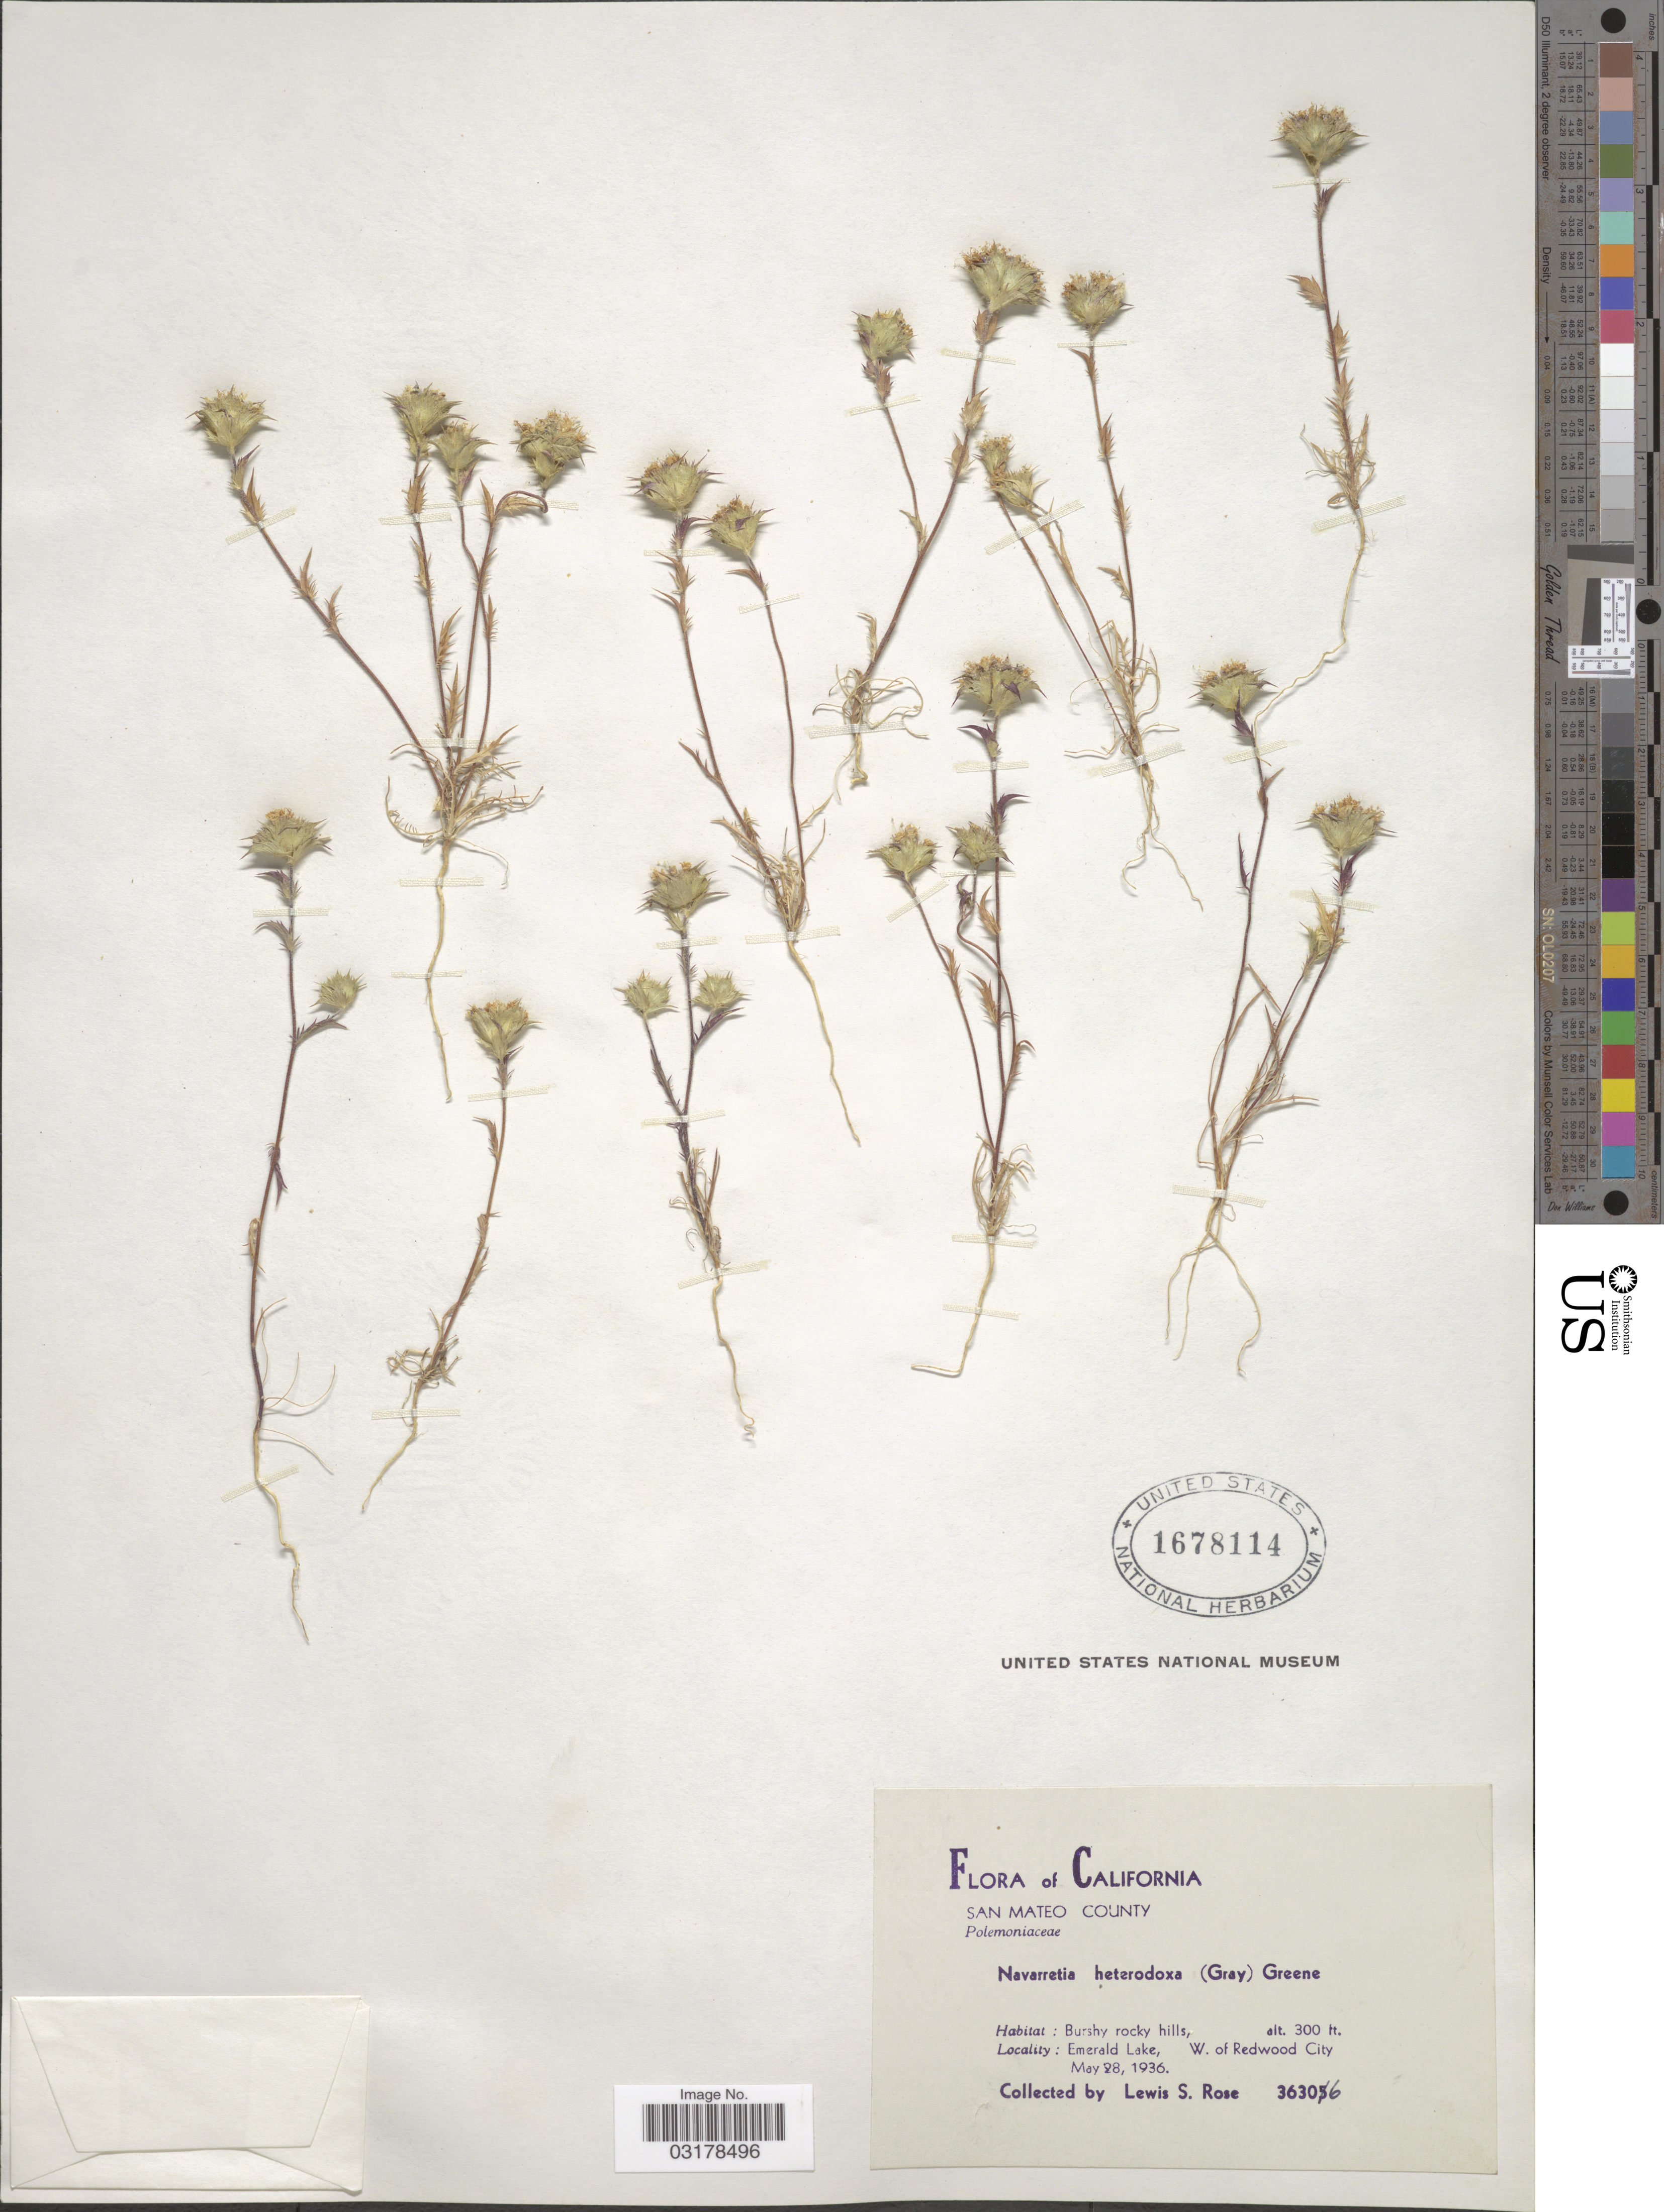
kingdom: Plantae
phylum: Tracheophyta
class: Magnoliopsida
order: Ericales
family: Polemoniaceae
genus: Navarretia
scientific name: Navarretia heterodoxa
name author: (S.W. Greene) S.W. Greene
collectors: L. S. Rose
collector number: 36306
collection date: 1936-05-28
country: United States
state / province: California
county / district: San Mateo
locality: San Mateo County. Emerald Lake, W. of Redwood City.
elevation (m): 91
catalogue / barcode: US 1678114